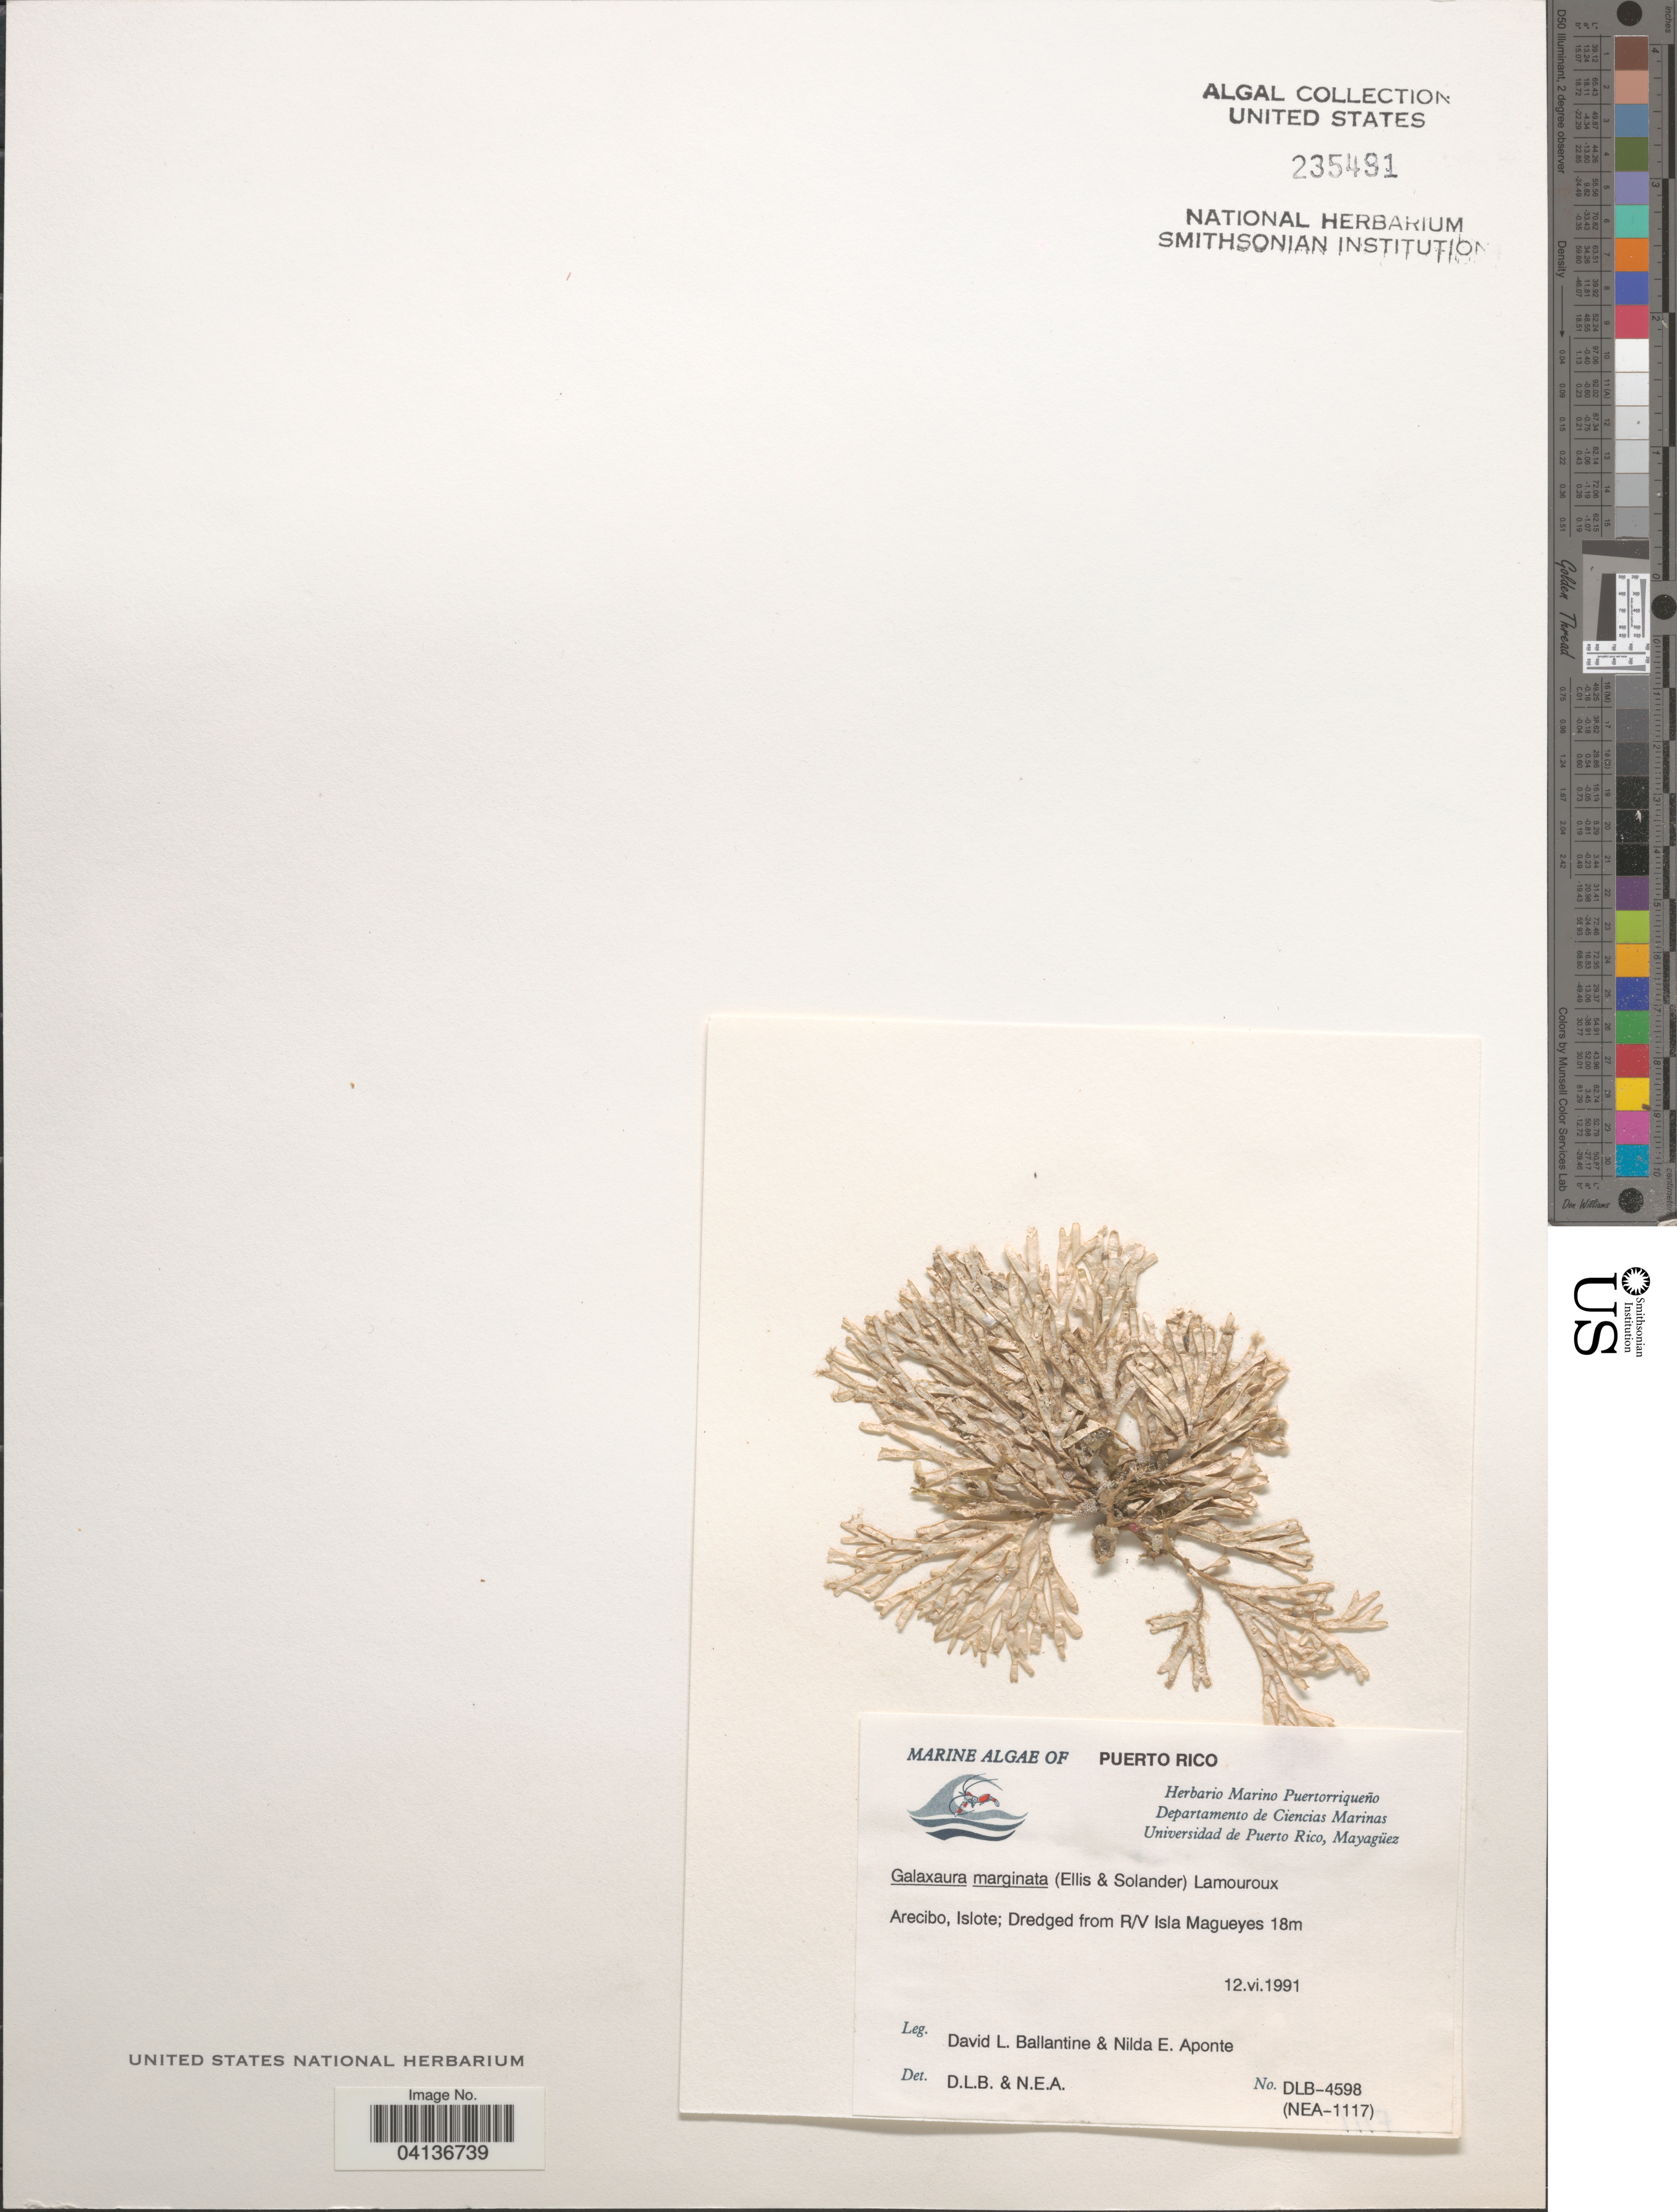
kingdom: Plantae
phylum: Rhodophyta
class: Florideophyceae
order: Nemaliales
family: Galaxauraceae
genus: Galaxaura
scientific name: Galaxaura marginata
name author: (J. Ellis & Sol.) J.V.Lamouroux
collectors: D.L. Ballantine & N. E. Aponte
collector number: DLB-4598/NEA-1117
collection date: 1991-06-12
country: Puerto Rico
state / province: Arecibo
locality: Islote; Dredged from R/V Isla Magueyes.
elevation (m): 18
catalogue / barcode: US 235491